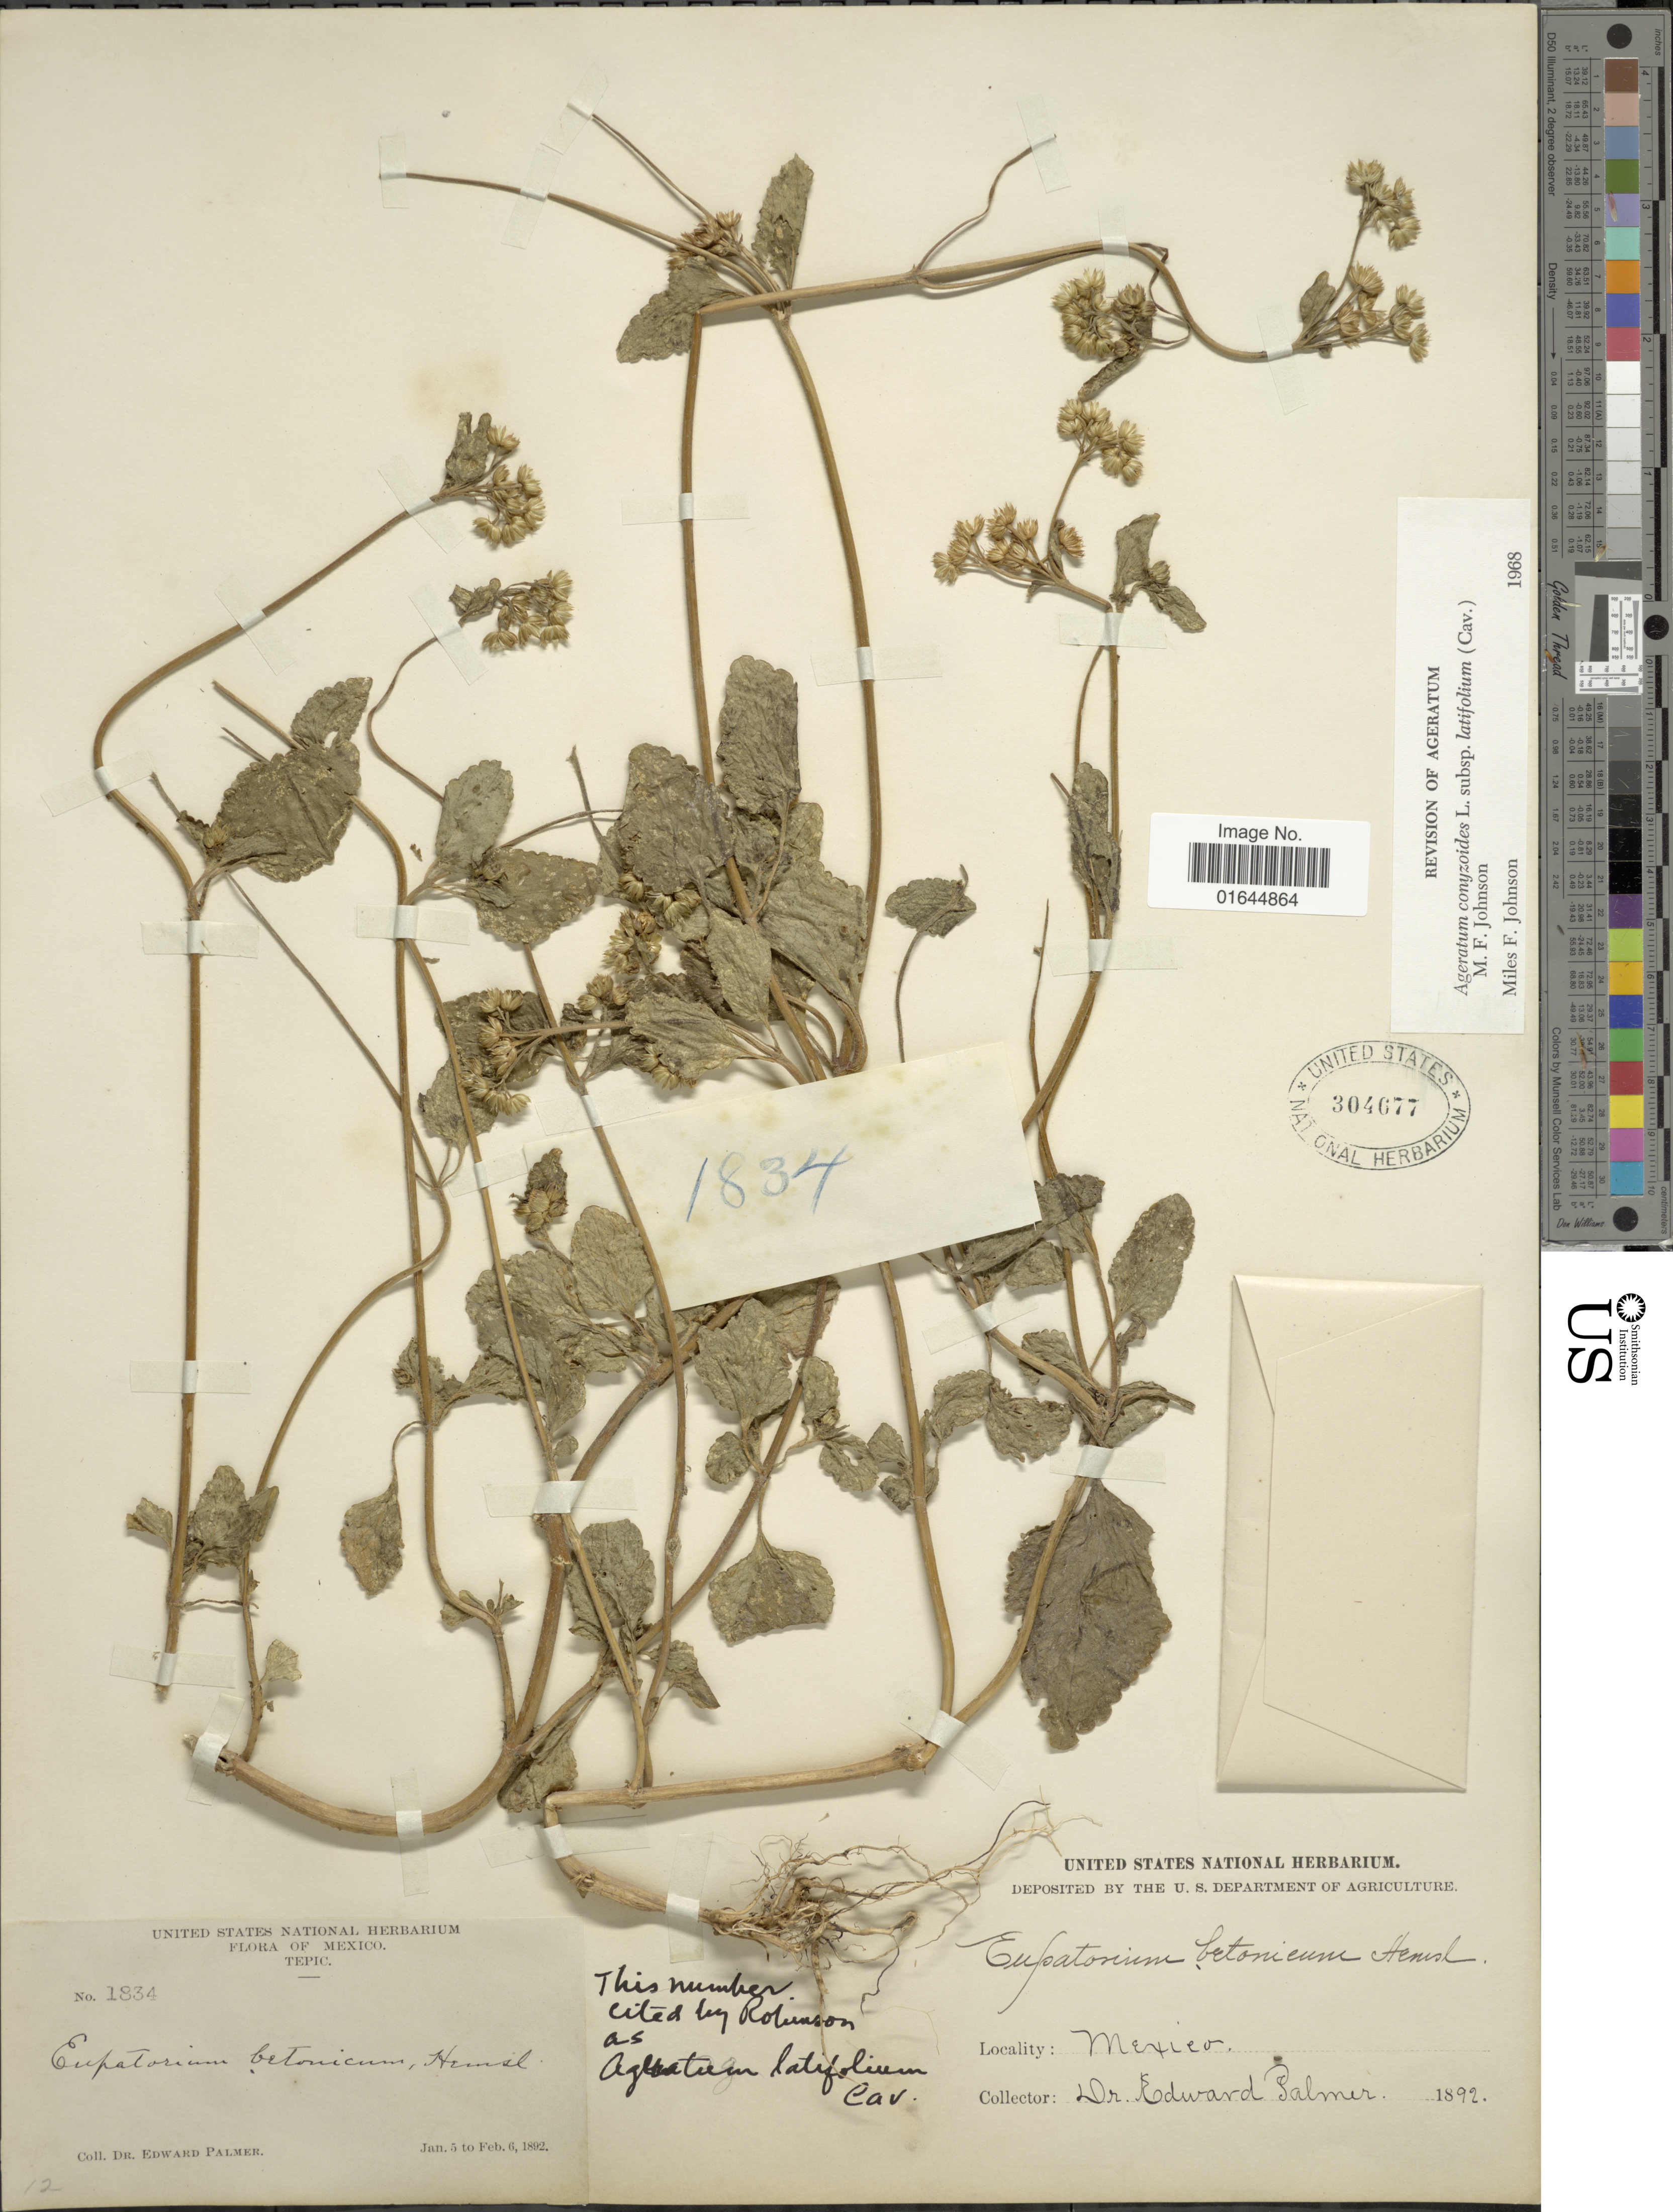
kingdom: Plantae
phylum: Tracheophyta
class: Magnoliopsida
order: Asterales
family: Asteraceae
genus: Ageratum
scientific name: Ageratum houstonianum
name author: Mill.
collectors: E. Palmer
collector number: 1834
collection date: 1892-01-05/1892-02-06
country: Mexico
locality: Mexico, Tepic.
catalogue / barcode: US 304677